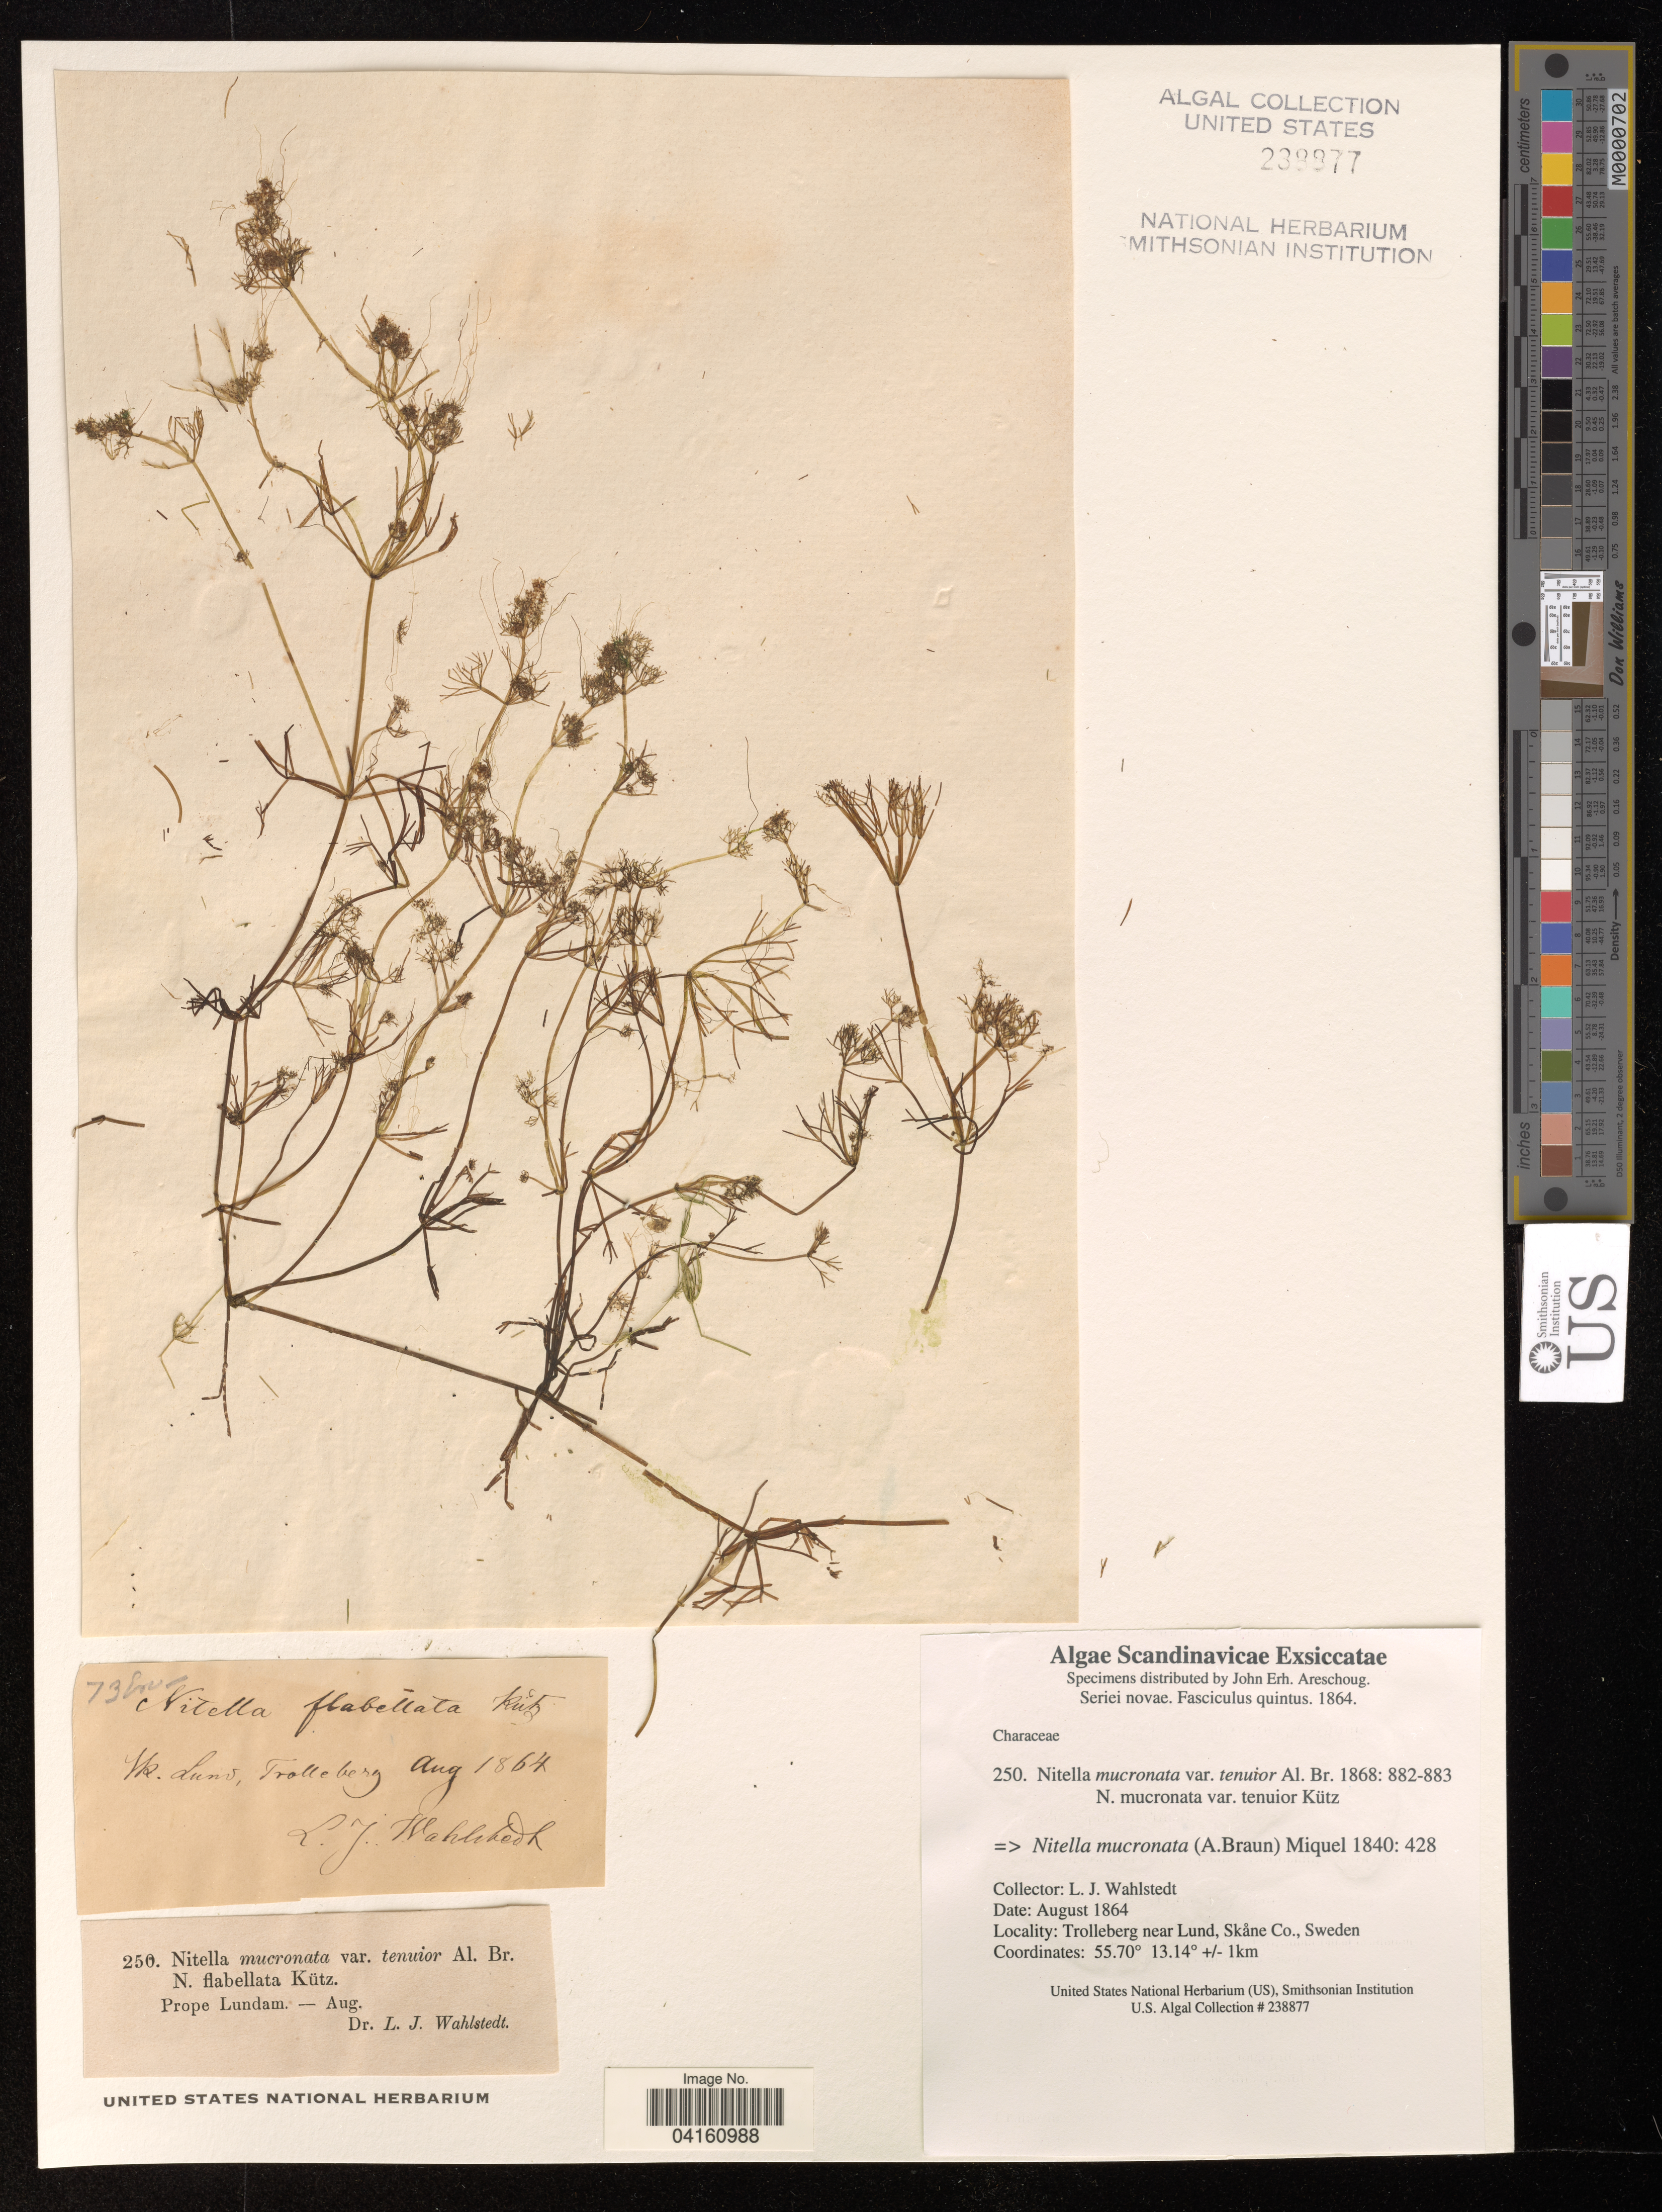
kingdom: Plantae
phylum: Charophyta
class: Charophyceae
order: Charales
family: Characeae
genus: Nitella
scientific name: Nitella mucronata subsp. wahlbergiana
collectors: L. J. Wahlstedt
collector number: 250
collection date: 1864-08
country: Sweden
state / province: Skåne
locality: Trolleberg near Lund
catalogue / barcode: US 238877